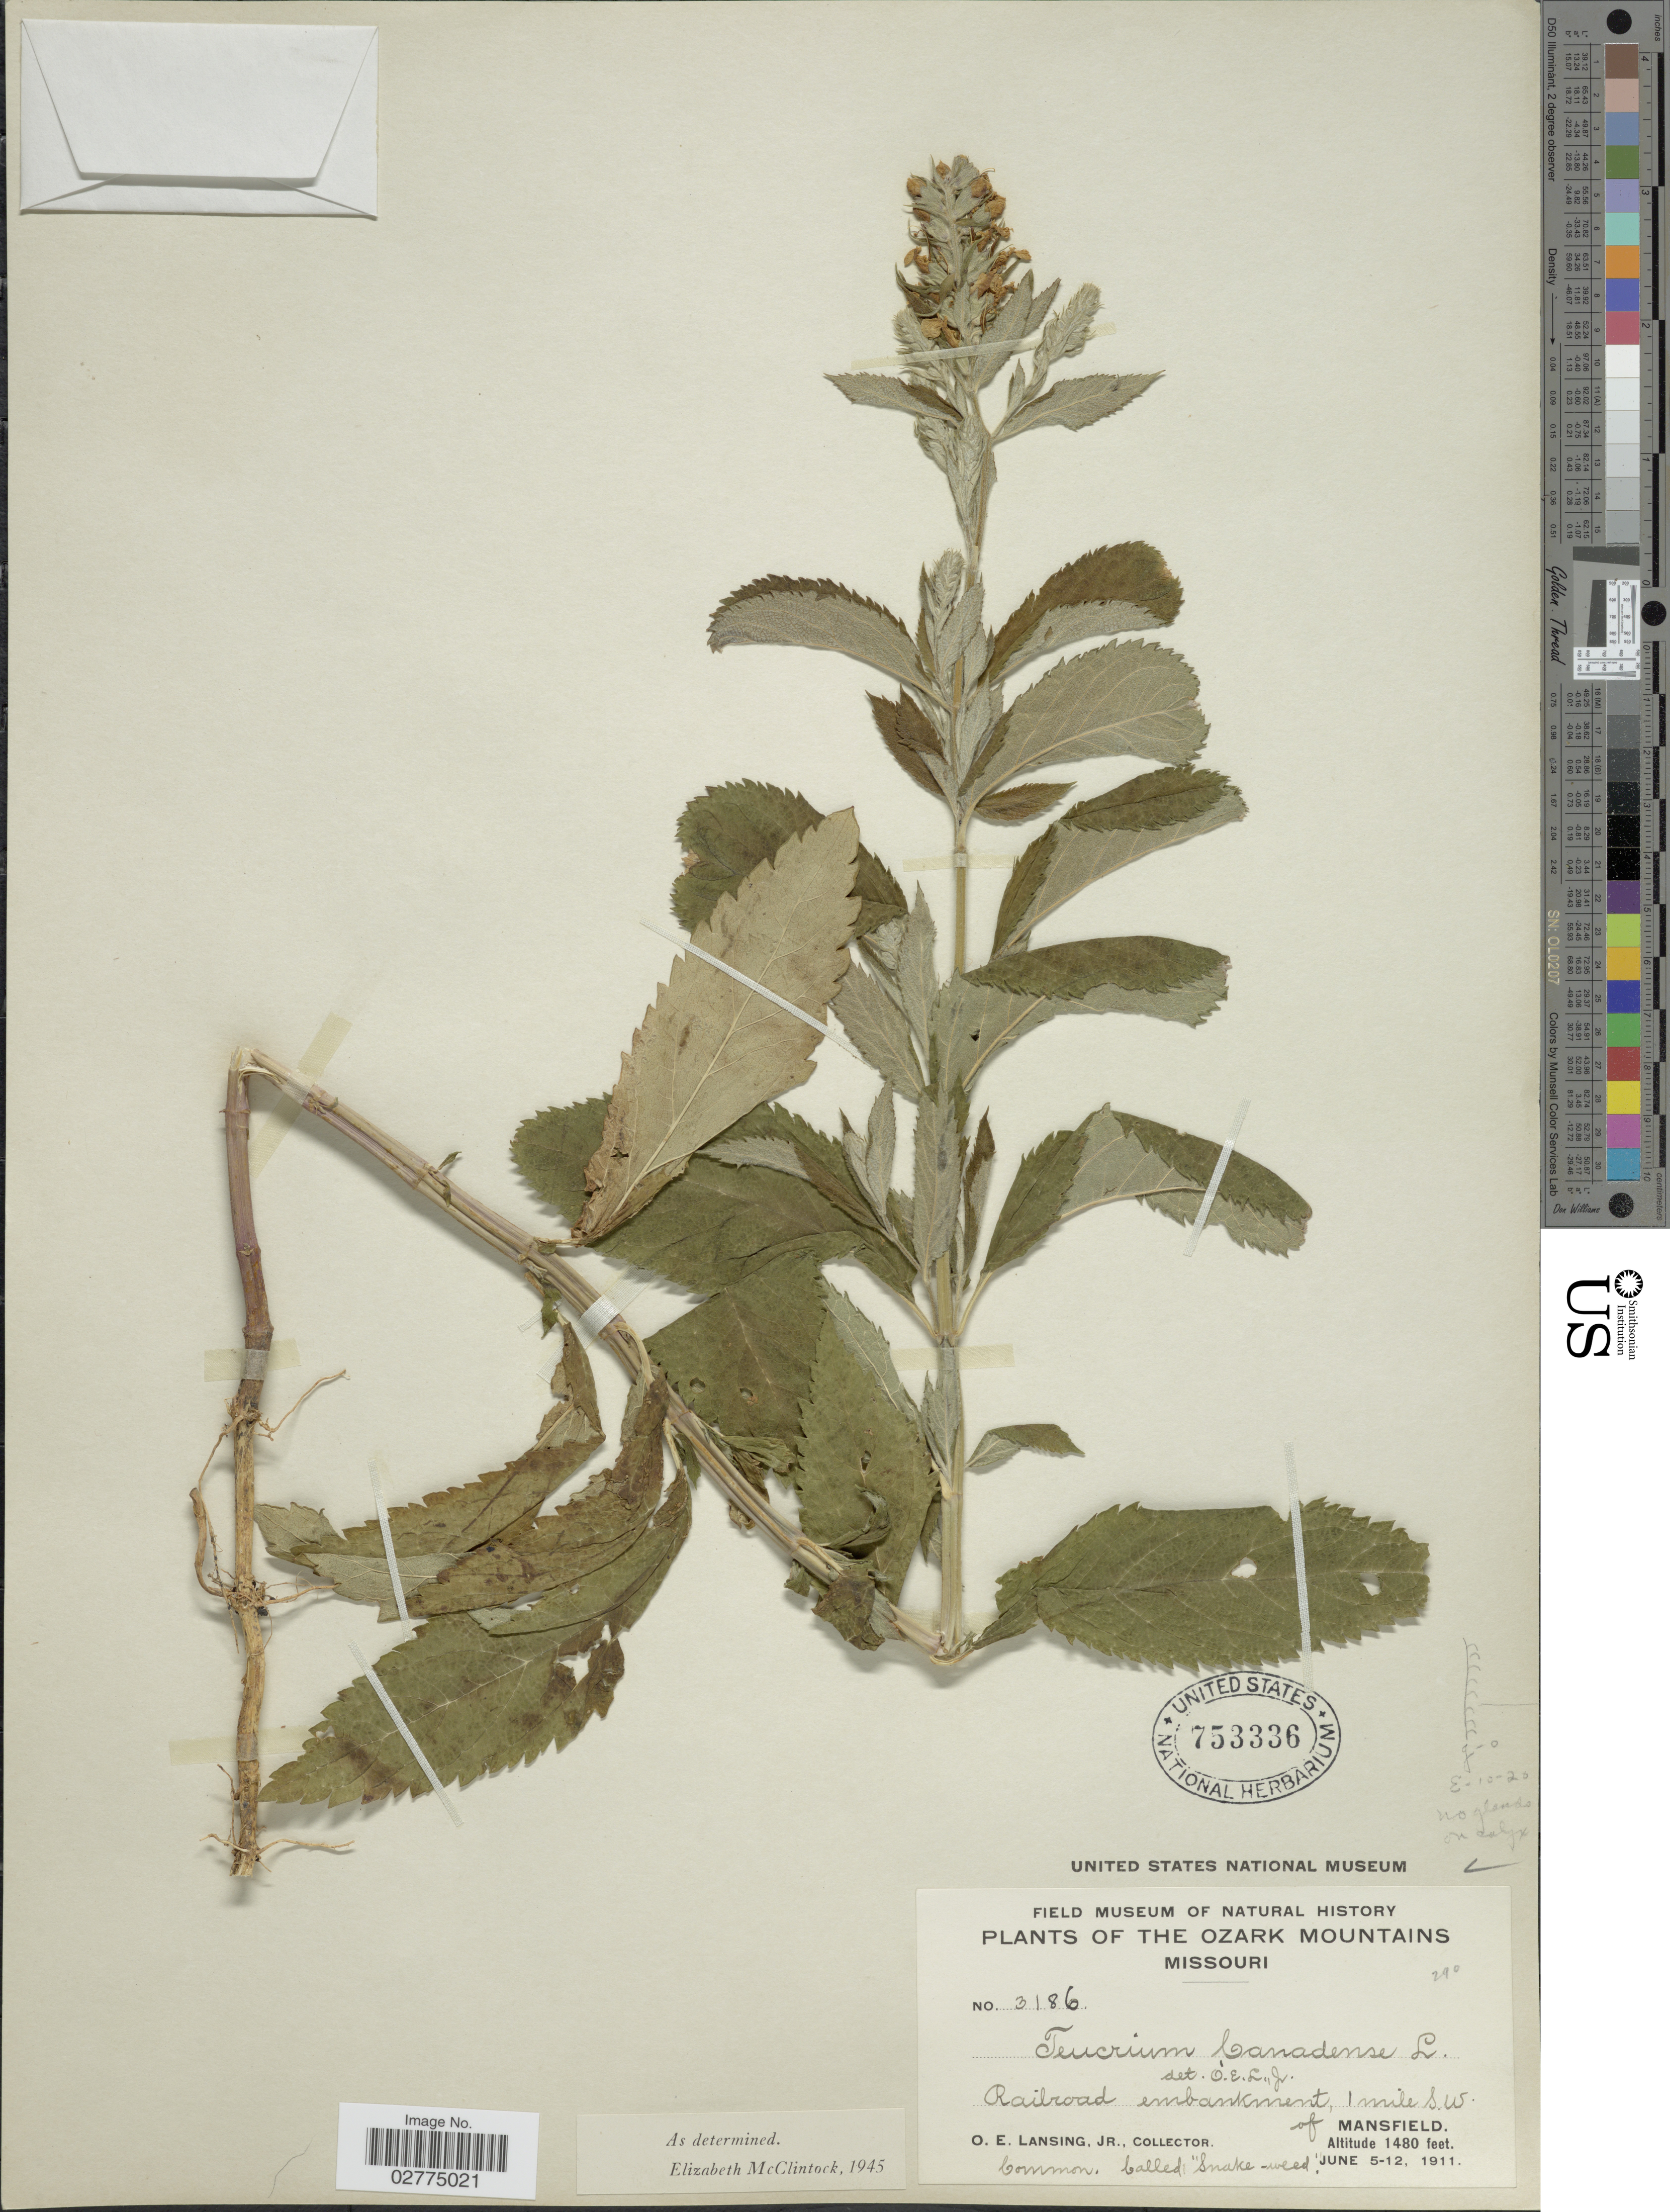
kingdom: Plantae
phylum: Tracheophyta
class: Magnoliopsida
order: Lamiales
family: Lamiaceae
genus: Teucrium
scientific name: Teucrium canadense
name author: L.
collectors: O. Lansing Jr.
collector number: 3186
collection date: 1911-06-05/1911-06-12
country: United States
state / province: Missouri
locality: Ozark Mountains. Railroad embankment, 1 mile S.W. of Mansfield.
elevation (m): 451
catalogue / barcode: US 753336